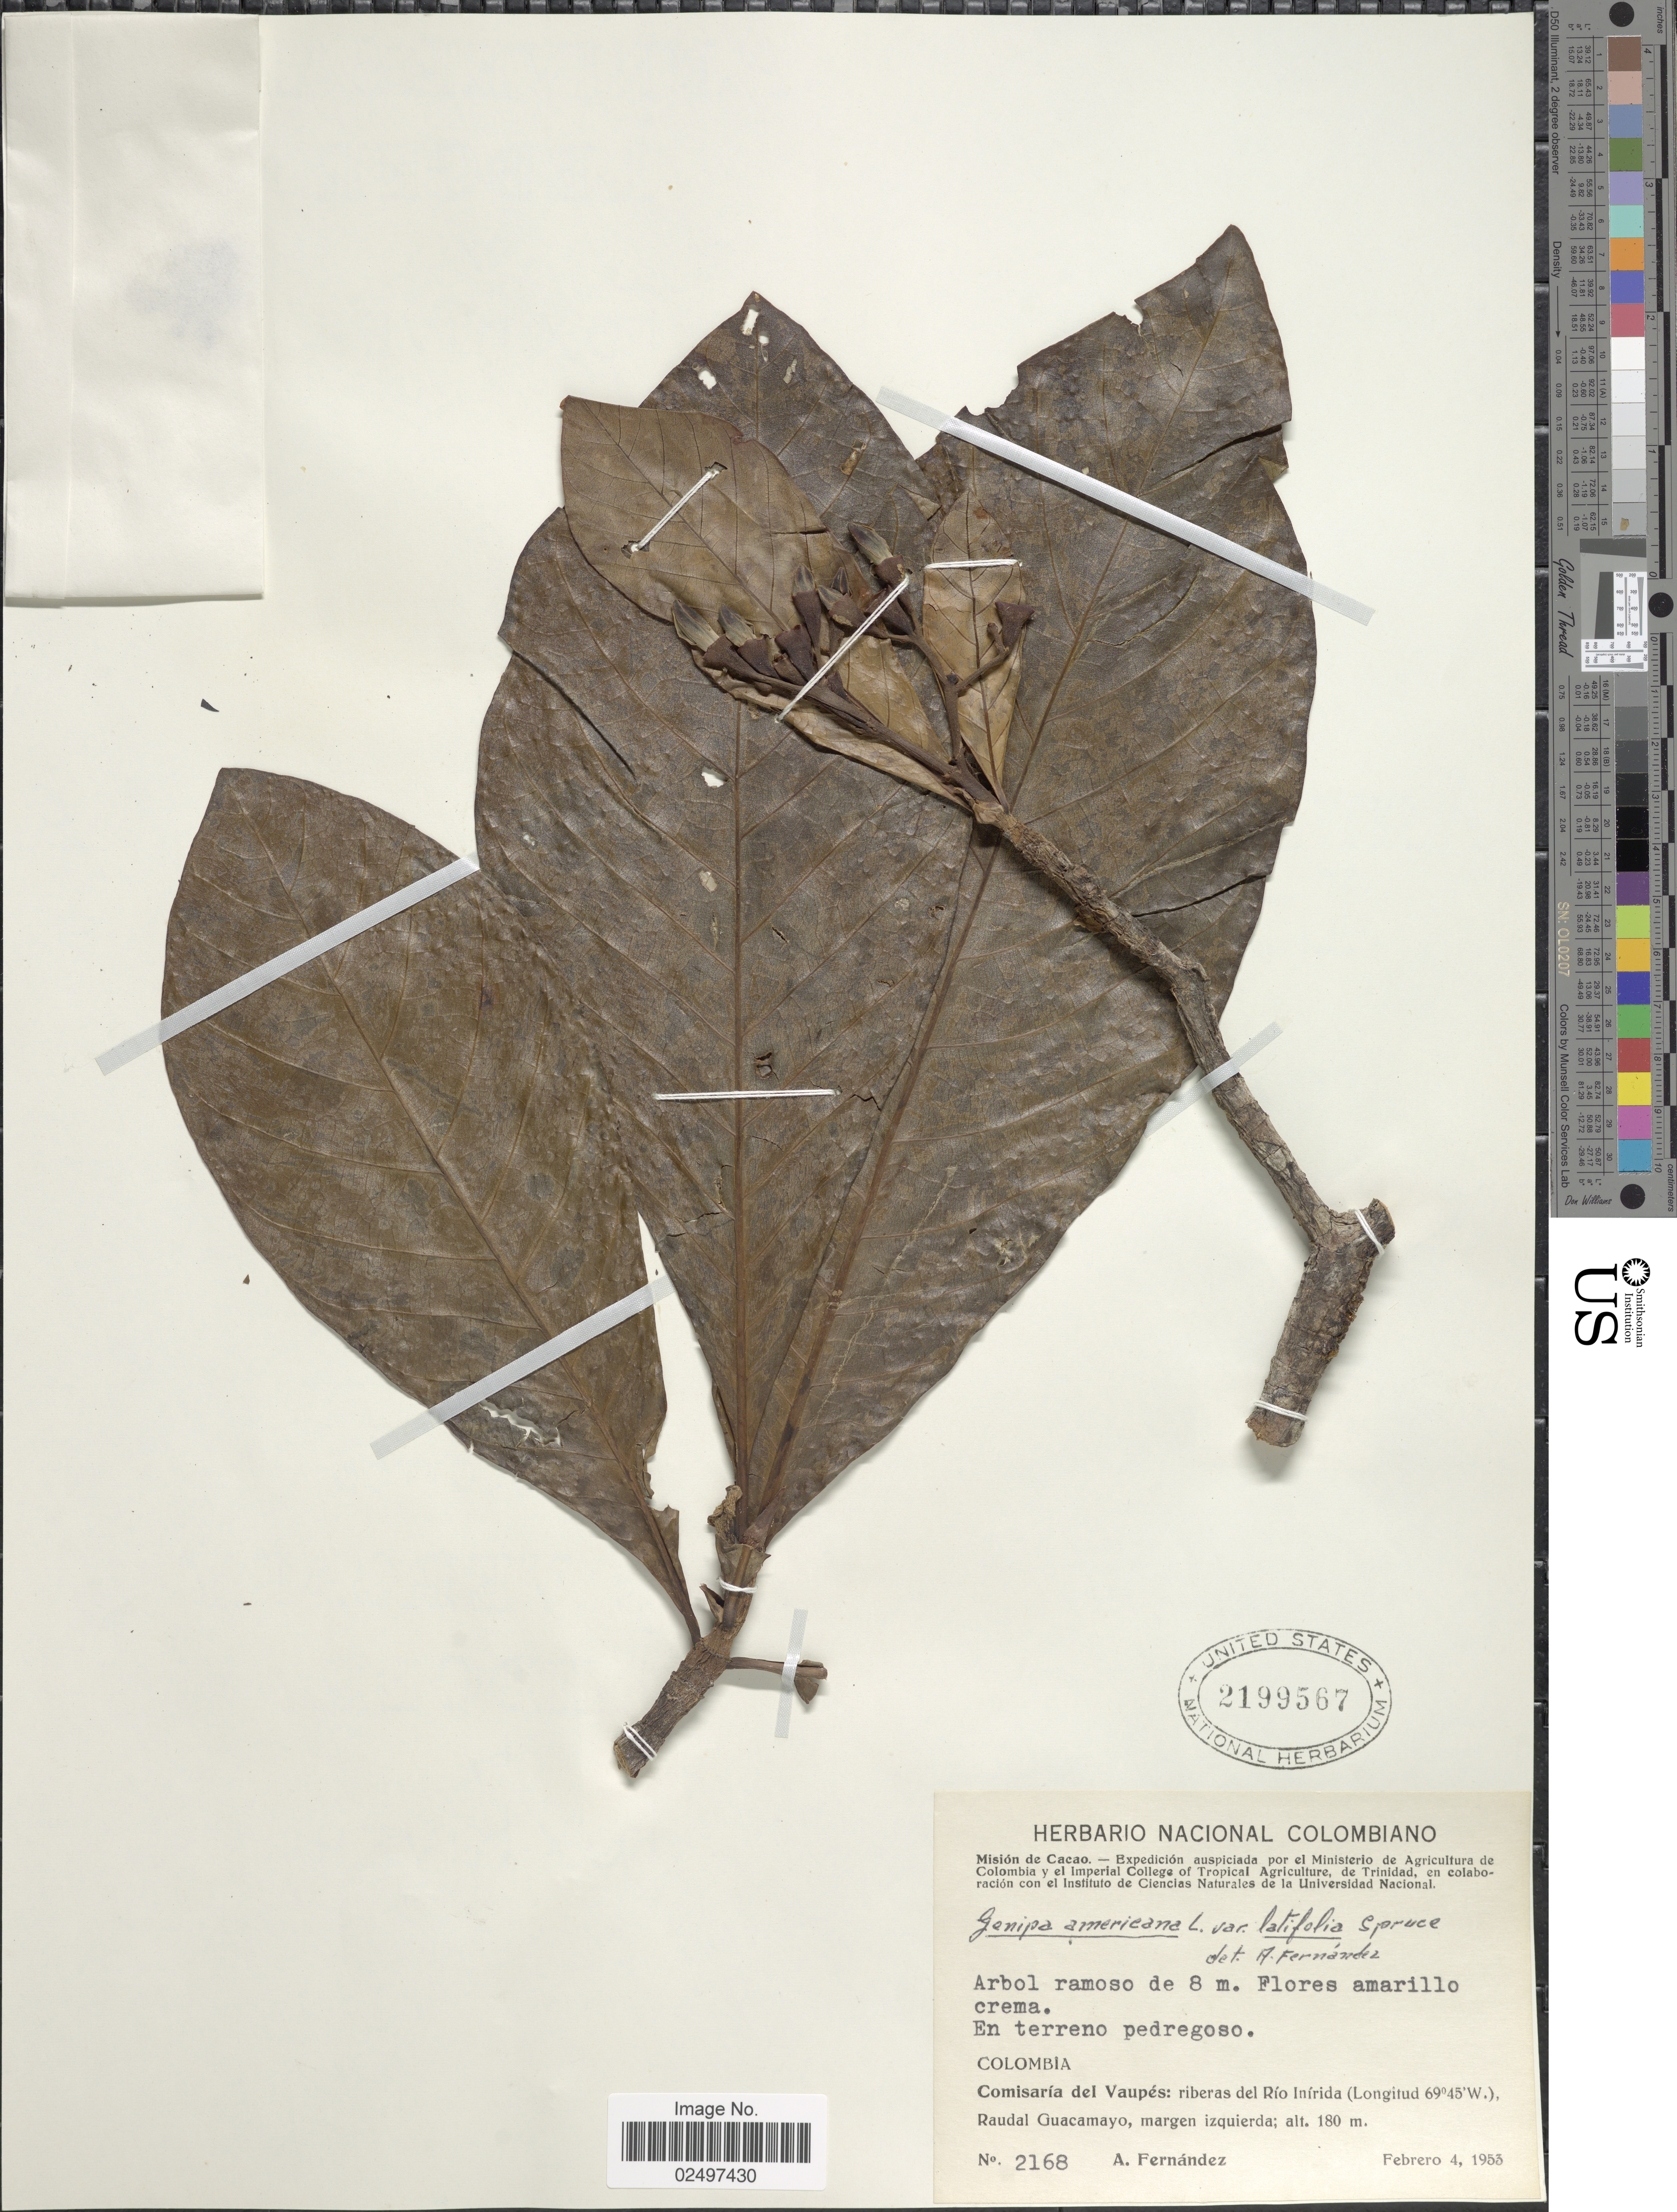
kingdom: Plantae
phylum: Tracheophyta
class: Magnoliopsida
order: Gentianales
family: Rubiaceae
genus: Genipa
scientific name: Genipa americana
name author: L.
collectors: A. Fernández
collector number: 2168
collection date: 1953-02-04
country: Colombia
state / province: Vaupés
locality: Comisaria del Vaupes: riberas del Rio Inirida. Raudal Guacamayo, margen izquierda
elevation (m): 180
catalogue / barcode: US 2199567